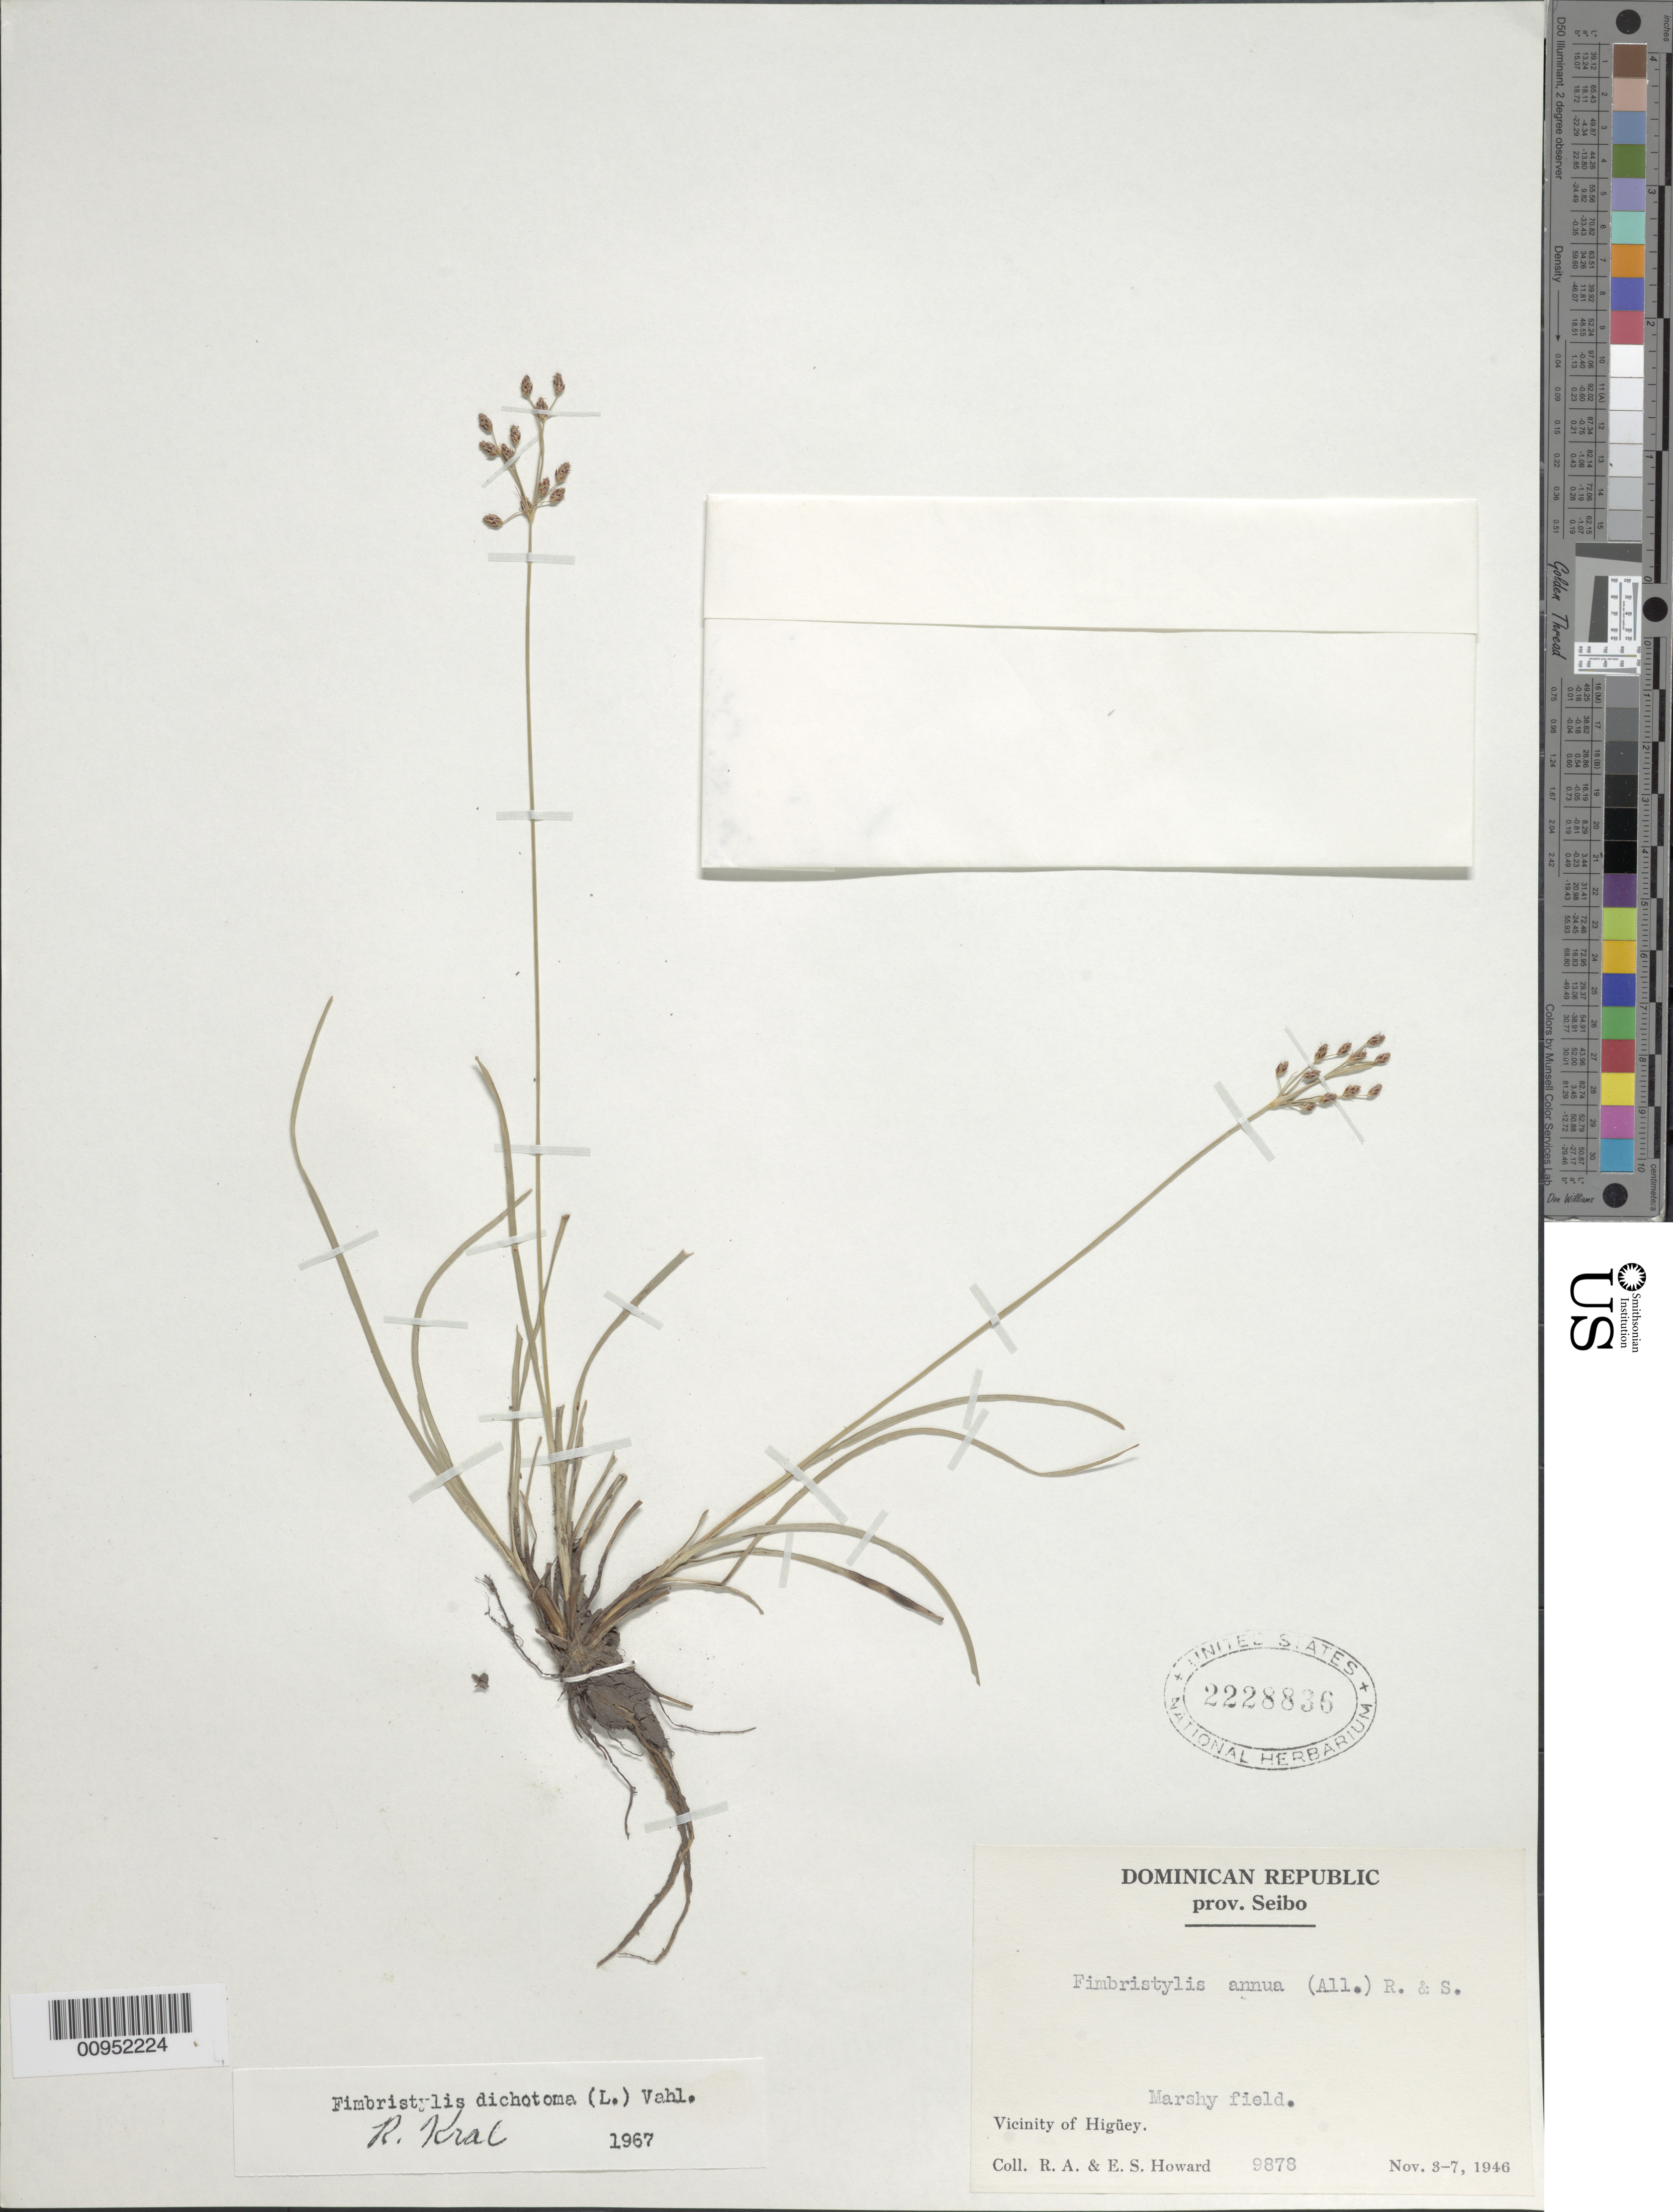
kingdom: Plantae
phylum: Tracheophyta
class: Liliopsida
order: Poales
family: Cyperaceae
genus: Fimbristylis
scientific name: Fimbristylis dichotoma subsp. dichotoma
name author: (L.) Vahl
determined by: Kral, Robert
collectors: R. A. Howard & E. S. Howard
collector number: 9878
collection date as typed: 03 Nov 1946 to 07 Nov 1946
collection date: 1946-11-03/1946-11-07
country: Dominican Republic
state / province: El Seibo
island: Hispaniola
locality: field, vicinity of Higüey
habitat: Marshy field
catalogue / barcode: US 2228836